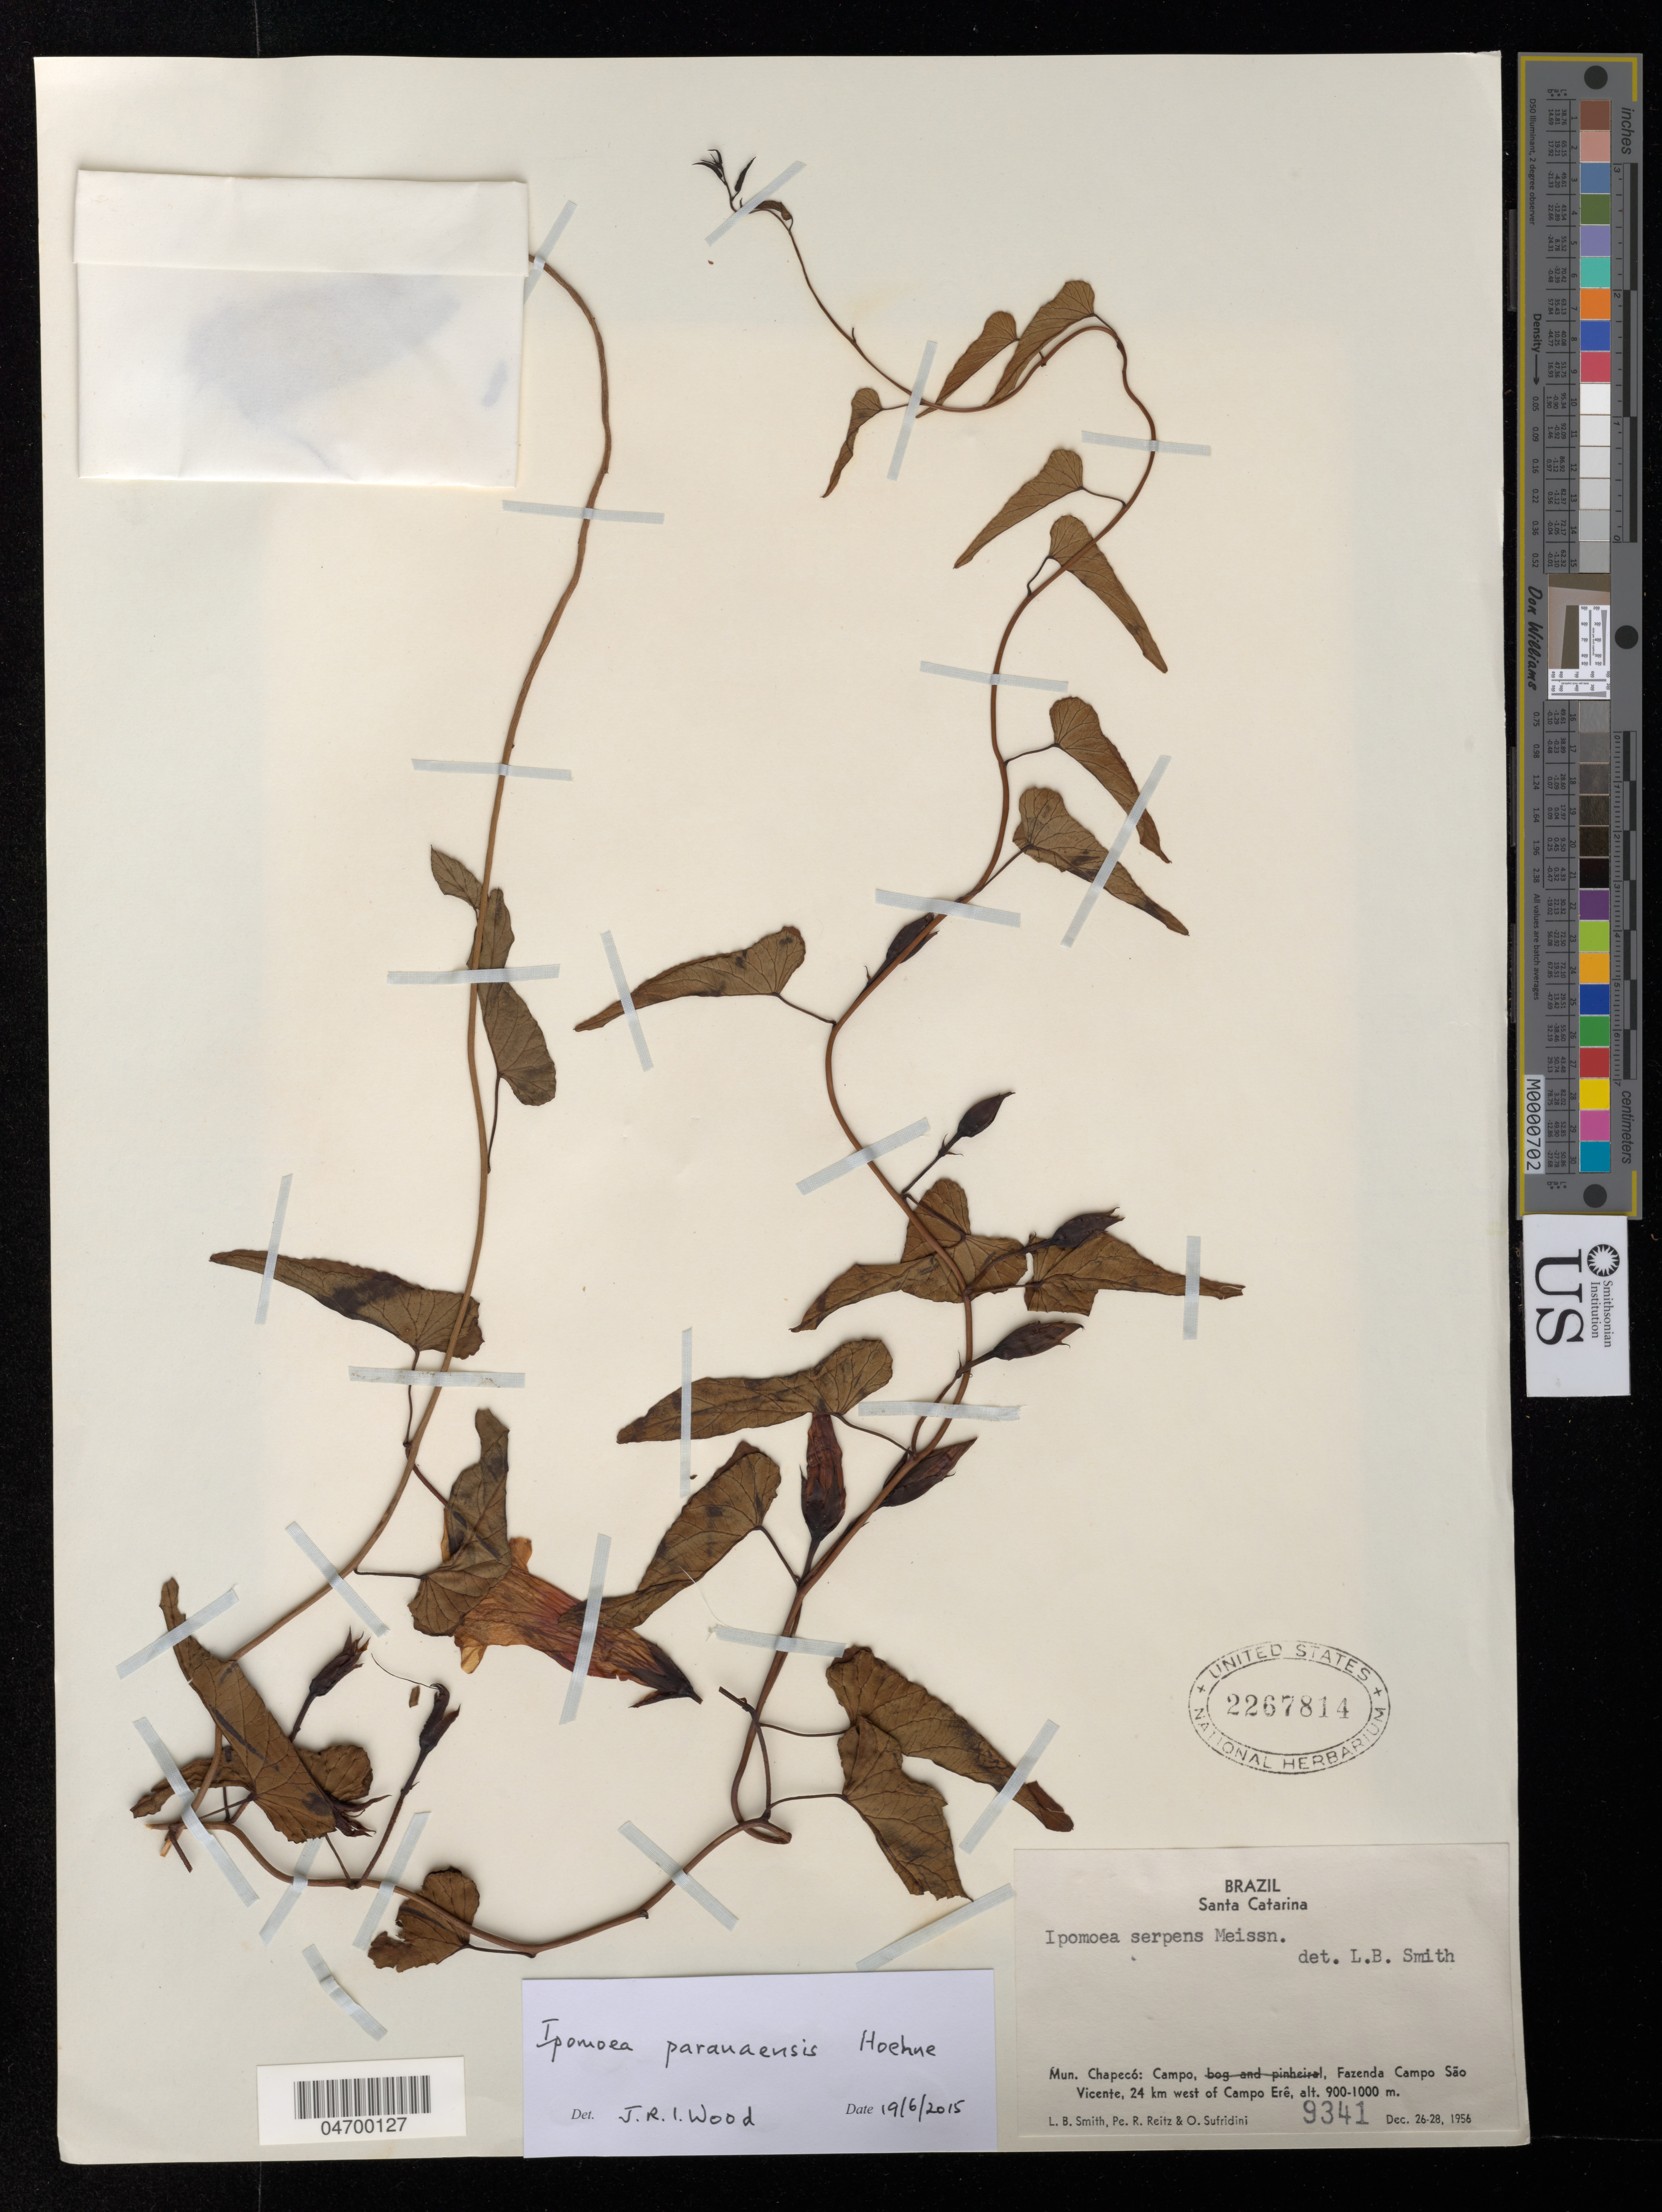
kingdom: Plantae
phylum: Tracheophyta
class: Magnoliopsida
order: Solanales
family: Convolvulaceae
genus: Ipomoea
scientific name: Ipomoea paranaensis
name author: Hoehne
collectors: L. Smith, P. Reitz & O. Sufridini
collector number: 9341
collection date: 1956-12-26/1956-12-28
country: Brazil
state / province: Santa Catarina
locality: Mun. Chapecó: Campo, Fazenda Campo São Vicente, 24 km west of Campo Erê.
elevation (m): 900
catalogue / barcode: US 2267814